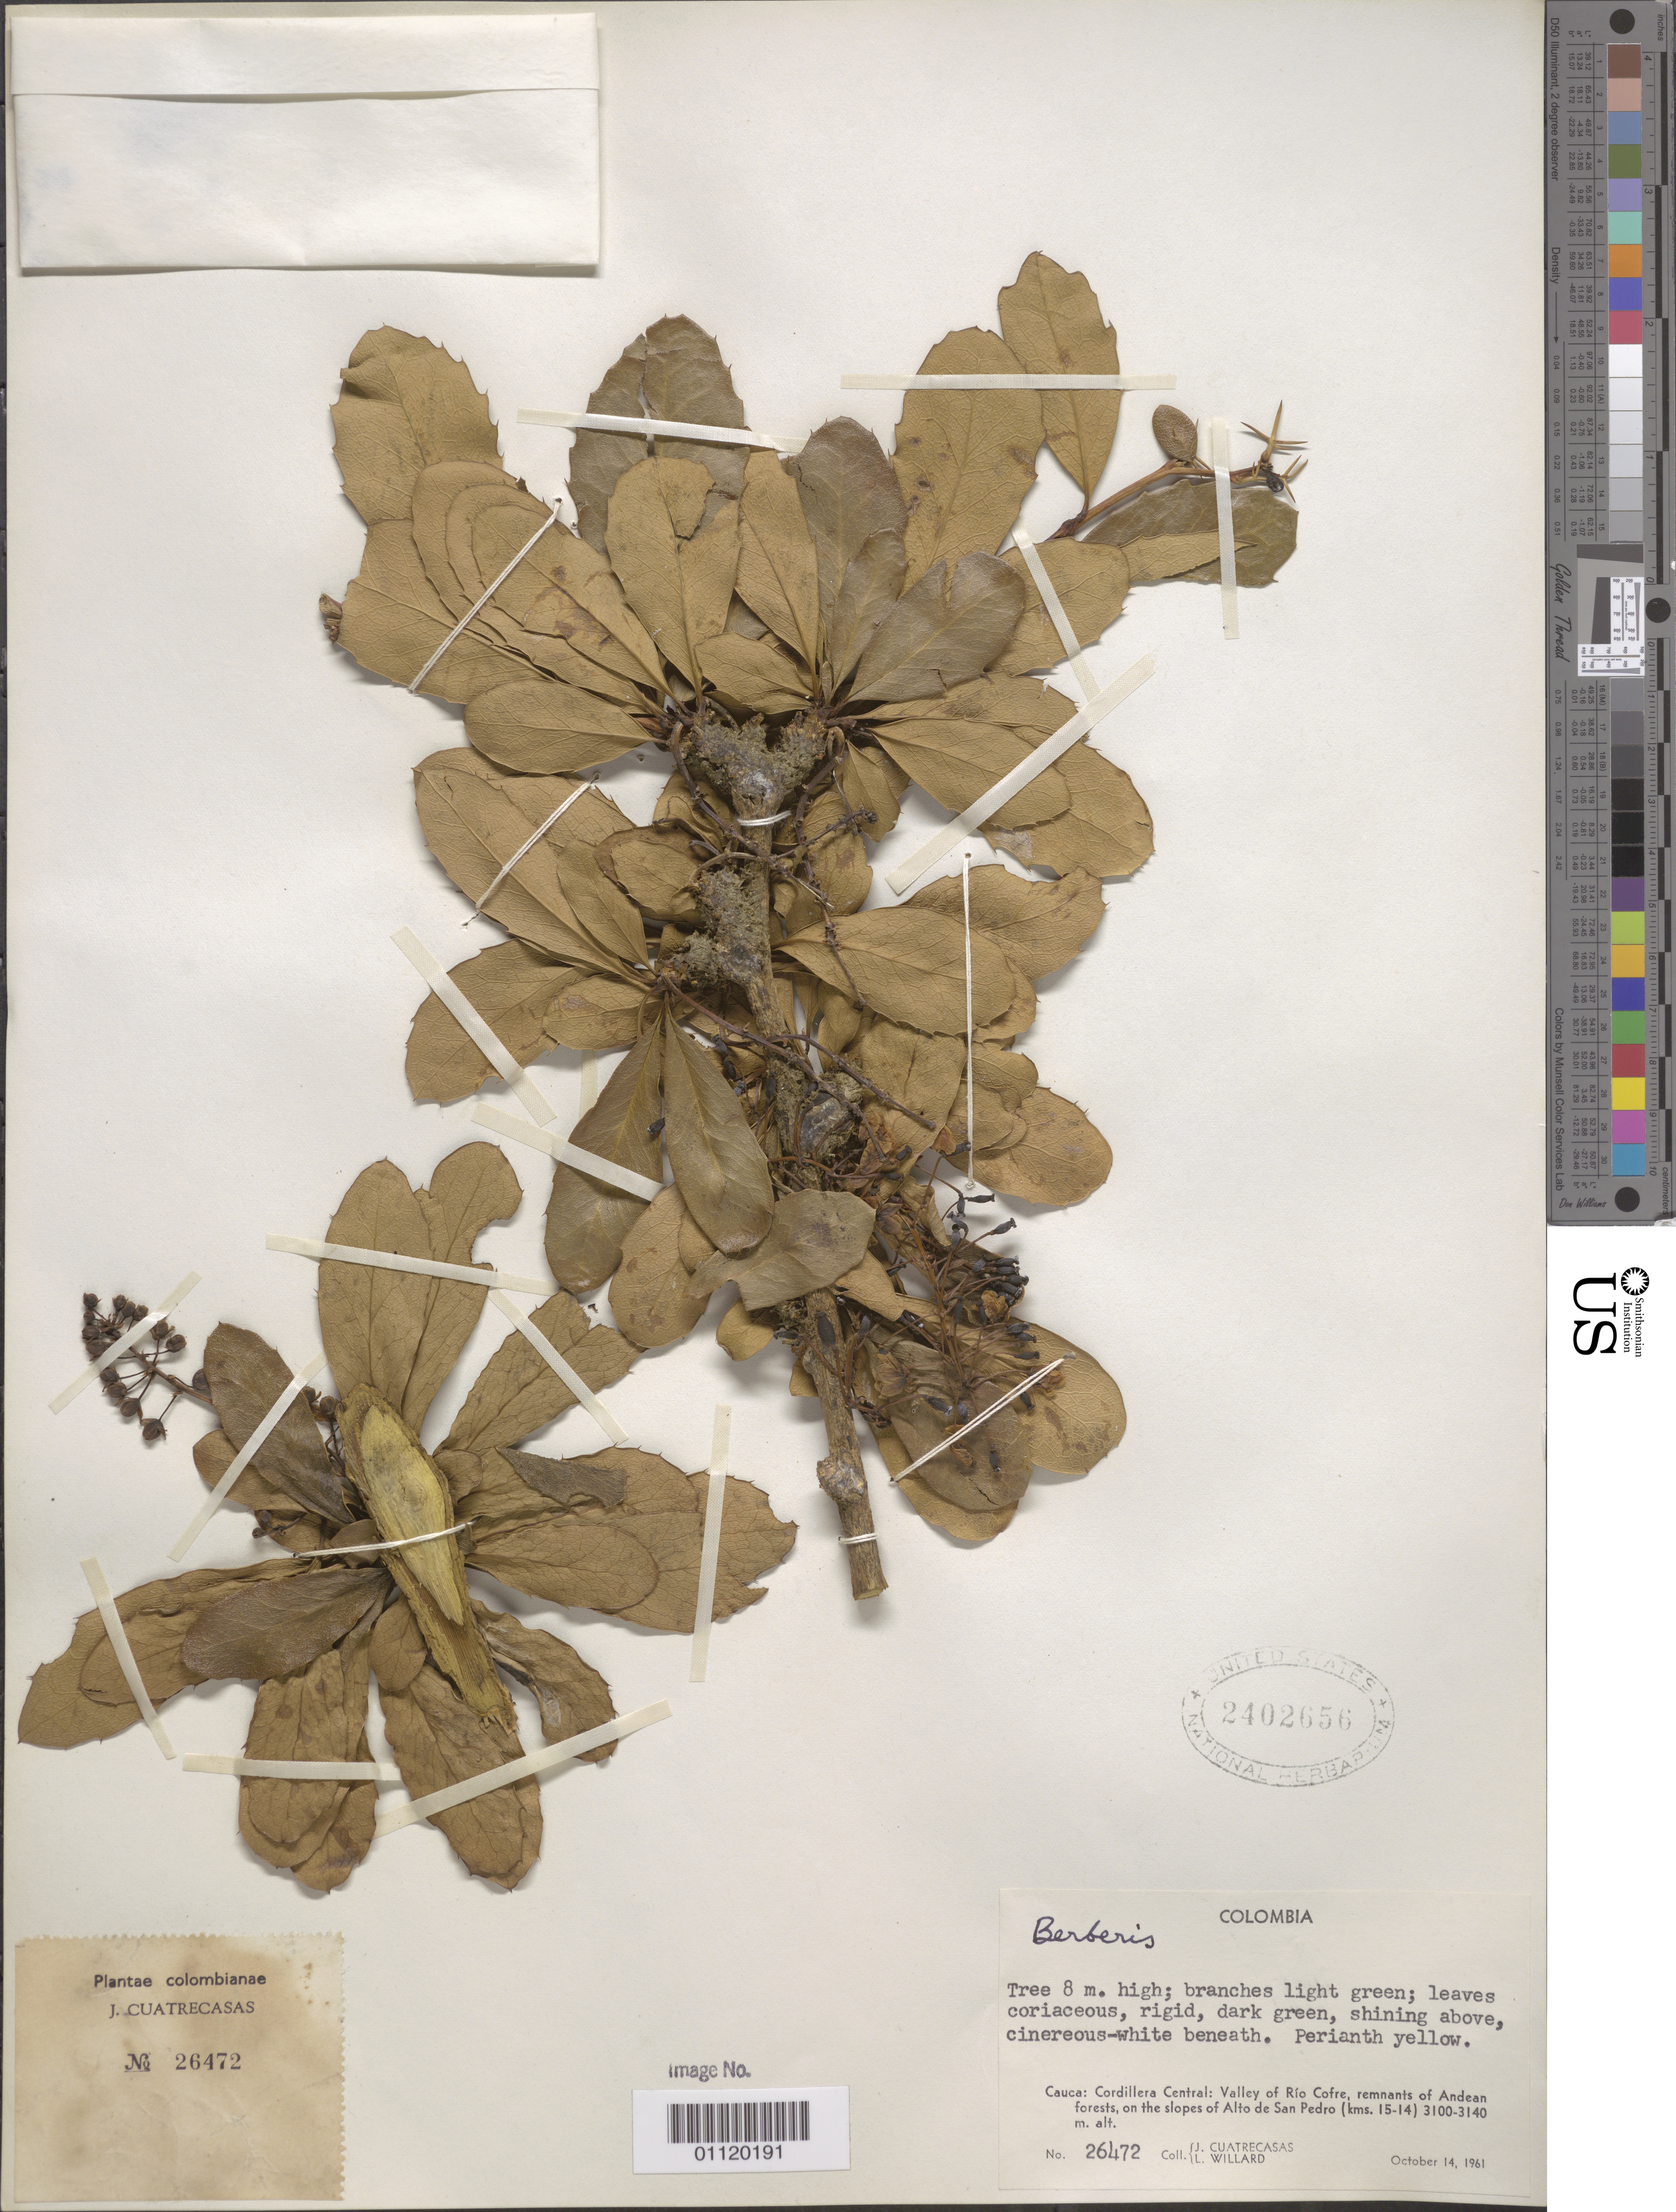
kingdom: Plantae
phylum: Tracheophyta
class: Magnoliopsida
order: Ranunculales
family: Berberidaceae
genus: Berberis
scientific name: Berberis sp.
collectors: J. Cuatrecasas & L. Willard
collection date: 1961-10-14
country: Colombia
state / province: Cauca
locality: Cordillera Central: Valley of Rio Cofre, remnants of Andean forests, on the slopes of Alto de San Pedro (kms. 15-14).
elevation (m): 3100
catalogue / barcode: US 2402656